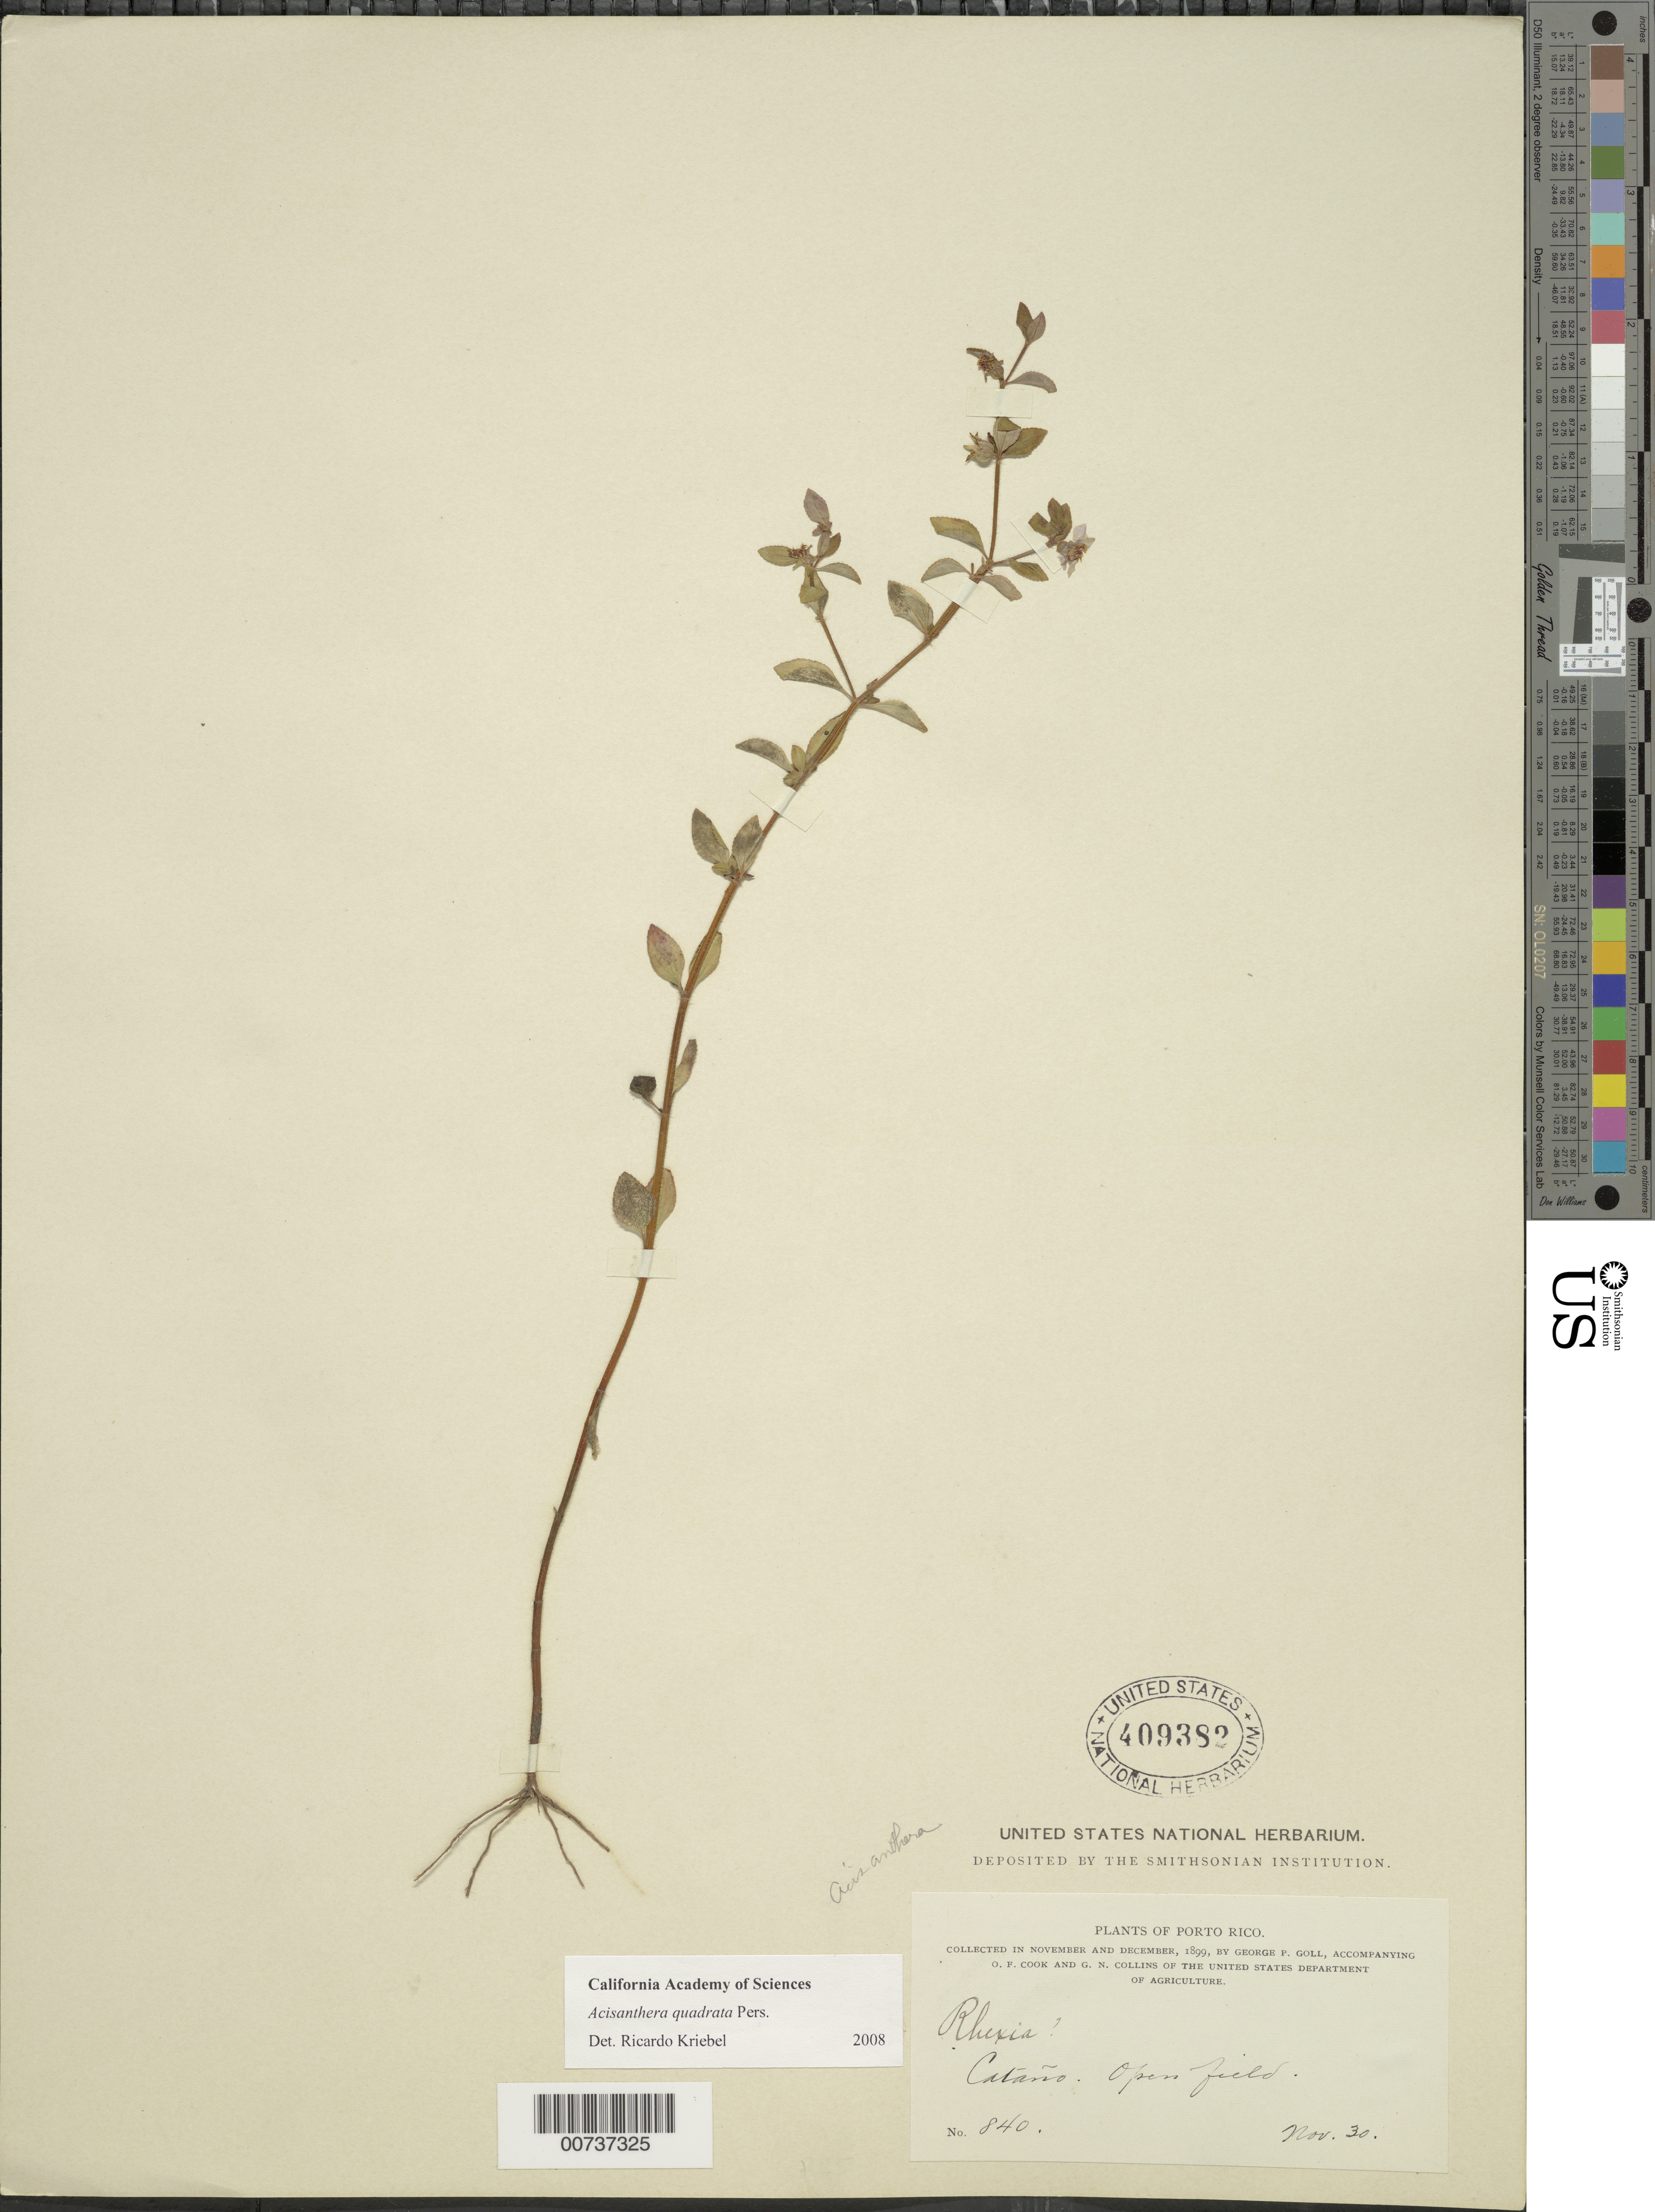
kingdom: Plantae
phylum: Tracheophyta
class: Magnoliopsida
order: Myrtales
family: Melastomataceae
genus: Acisanthera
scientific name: Acisanthera erecta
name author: Gleason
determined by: Nunes da Silva, Diego, (RB), Jardim Botanico do Rio de Janeiro - Herbario (BRAZIL)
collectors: G. Goll, R. Cook & G. N. Collins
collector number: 840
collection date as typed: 30 Nov 1899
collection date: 1899-11-30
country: Puerto Rico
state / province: Cataño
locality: Cataño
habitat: Open field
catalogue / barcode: US 409382